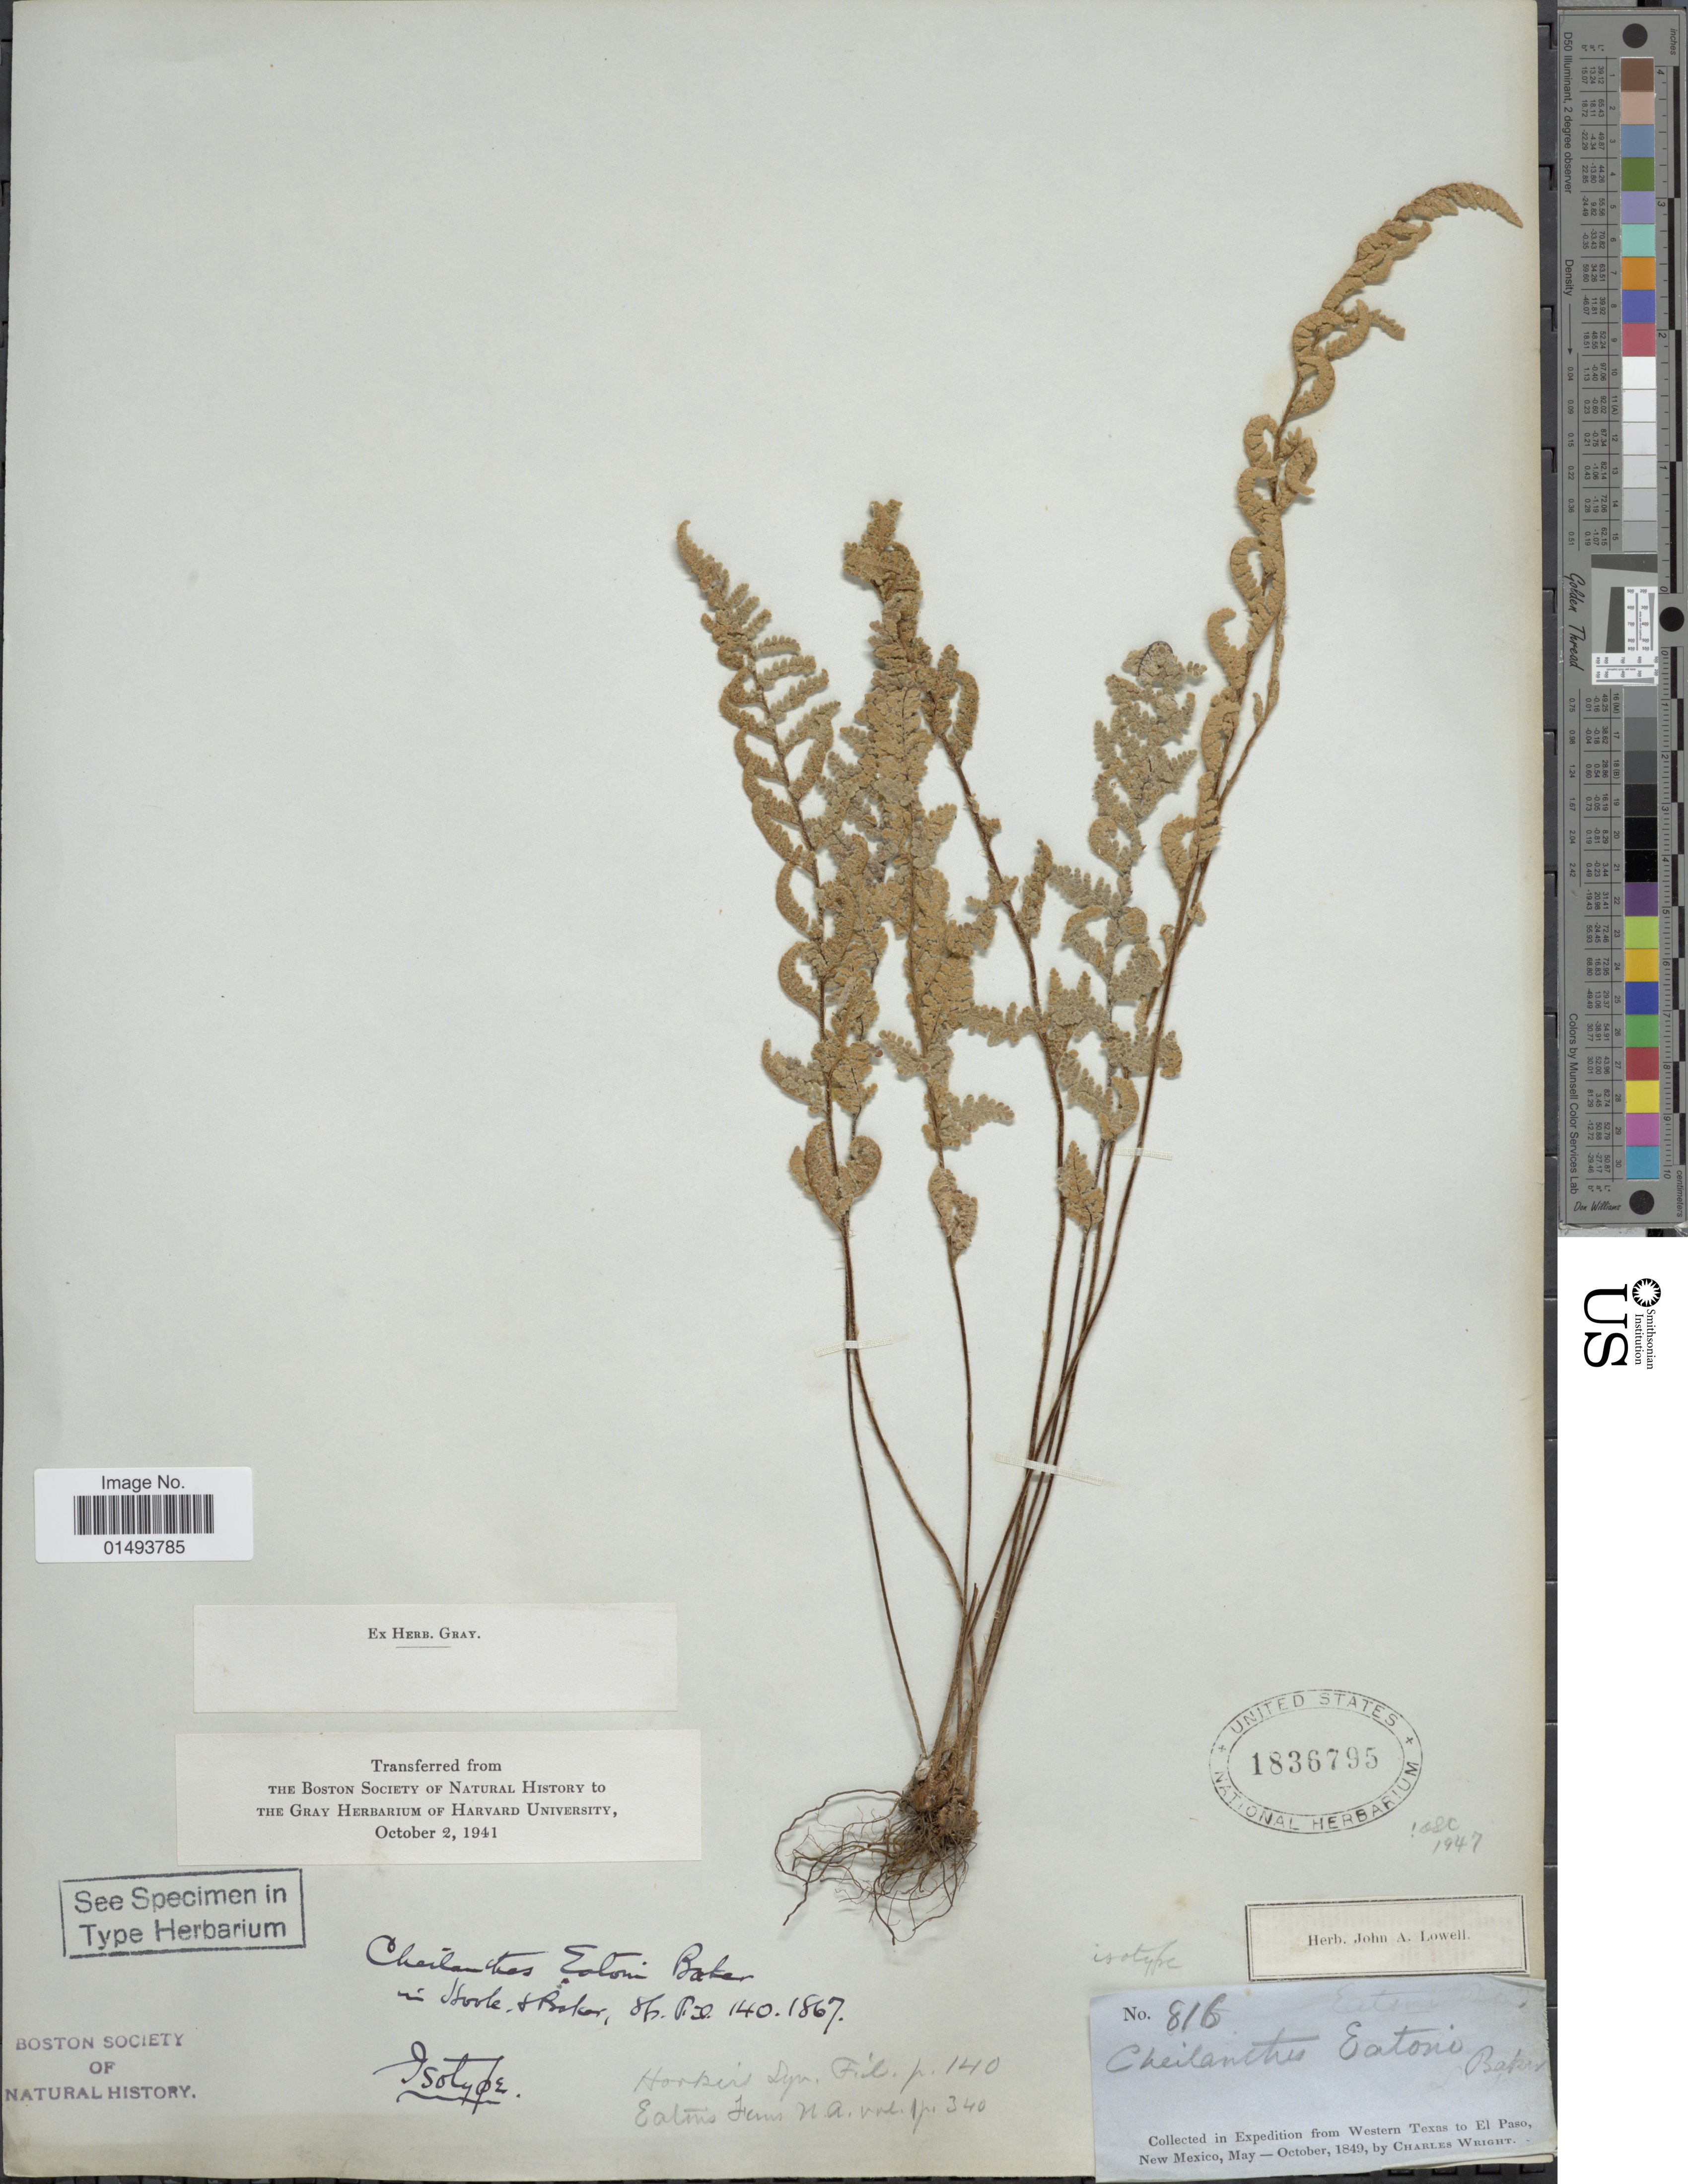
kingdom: Plantae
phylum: Tracheophyta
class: Polypodiopsida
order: Polypodiales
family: Pteridaceae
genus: Myriopteris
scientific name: Myriopteris rufa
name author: Fée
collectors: C. H. Wright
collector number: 816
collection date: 1849-05/1849-10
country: United States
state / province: New Mexico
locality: From Western Texas to El Paso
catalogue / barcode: US 1836795